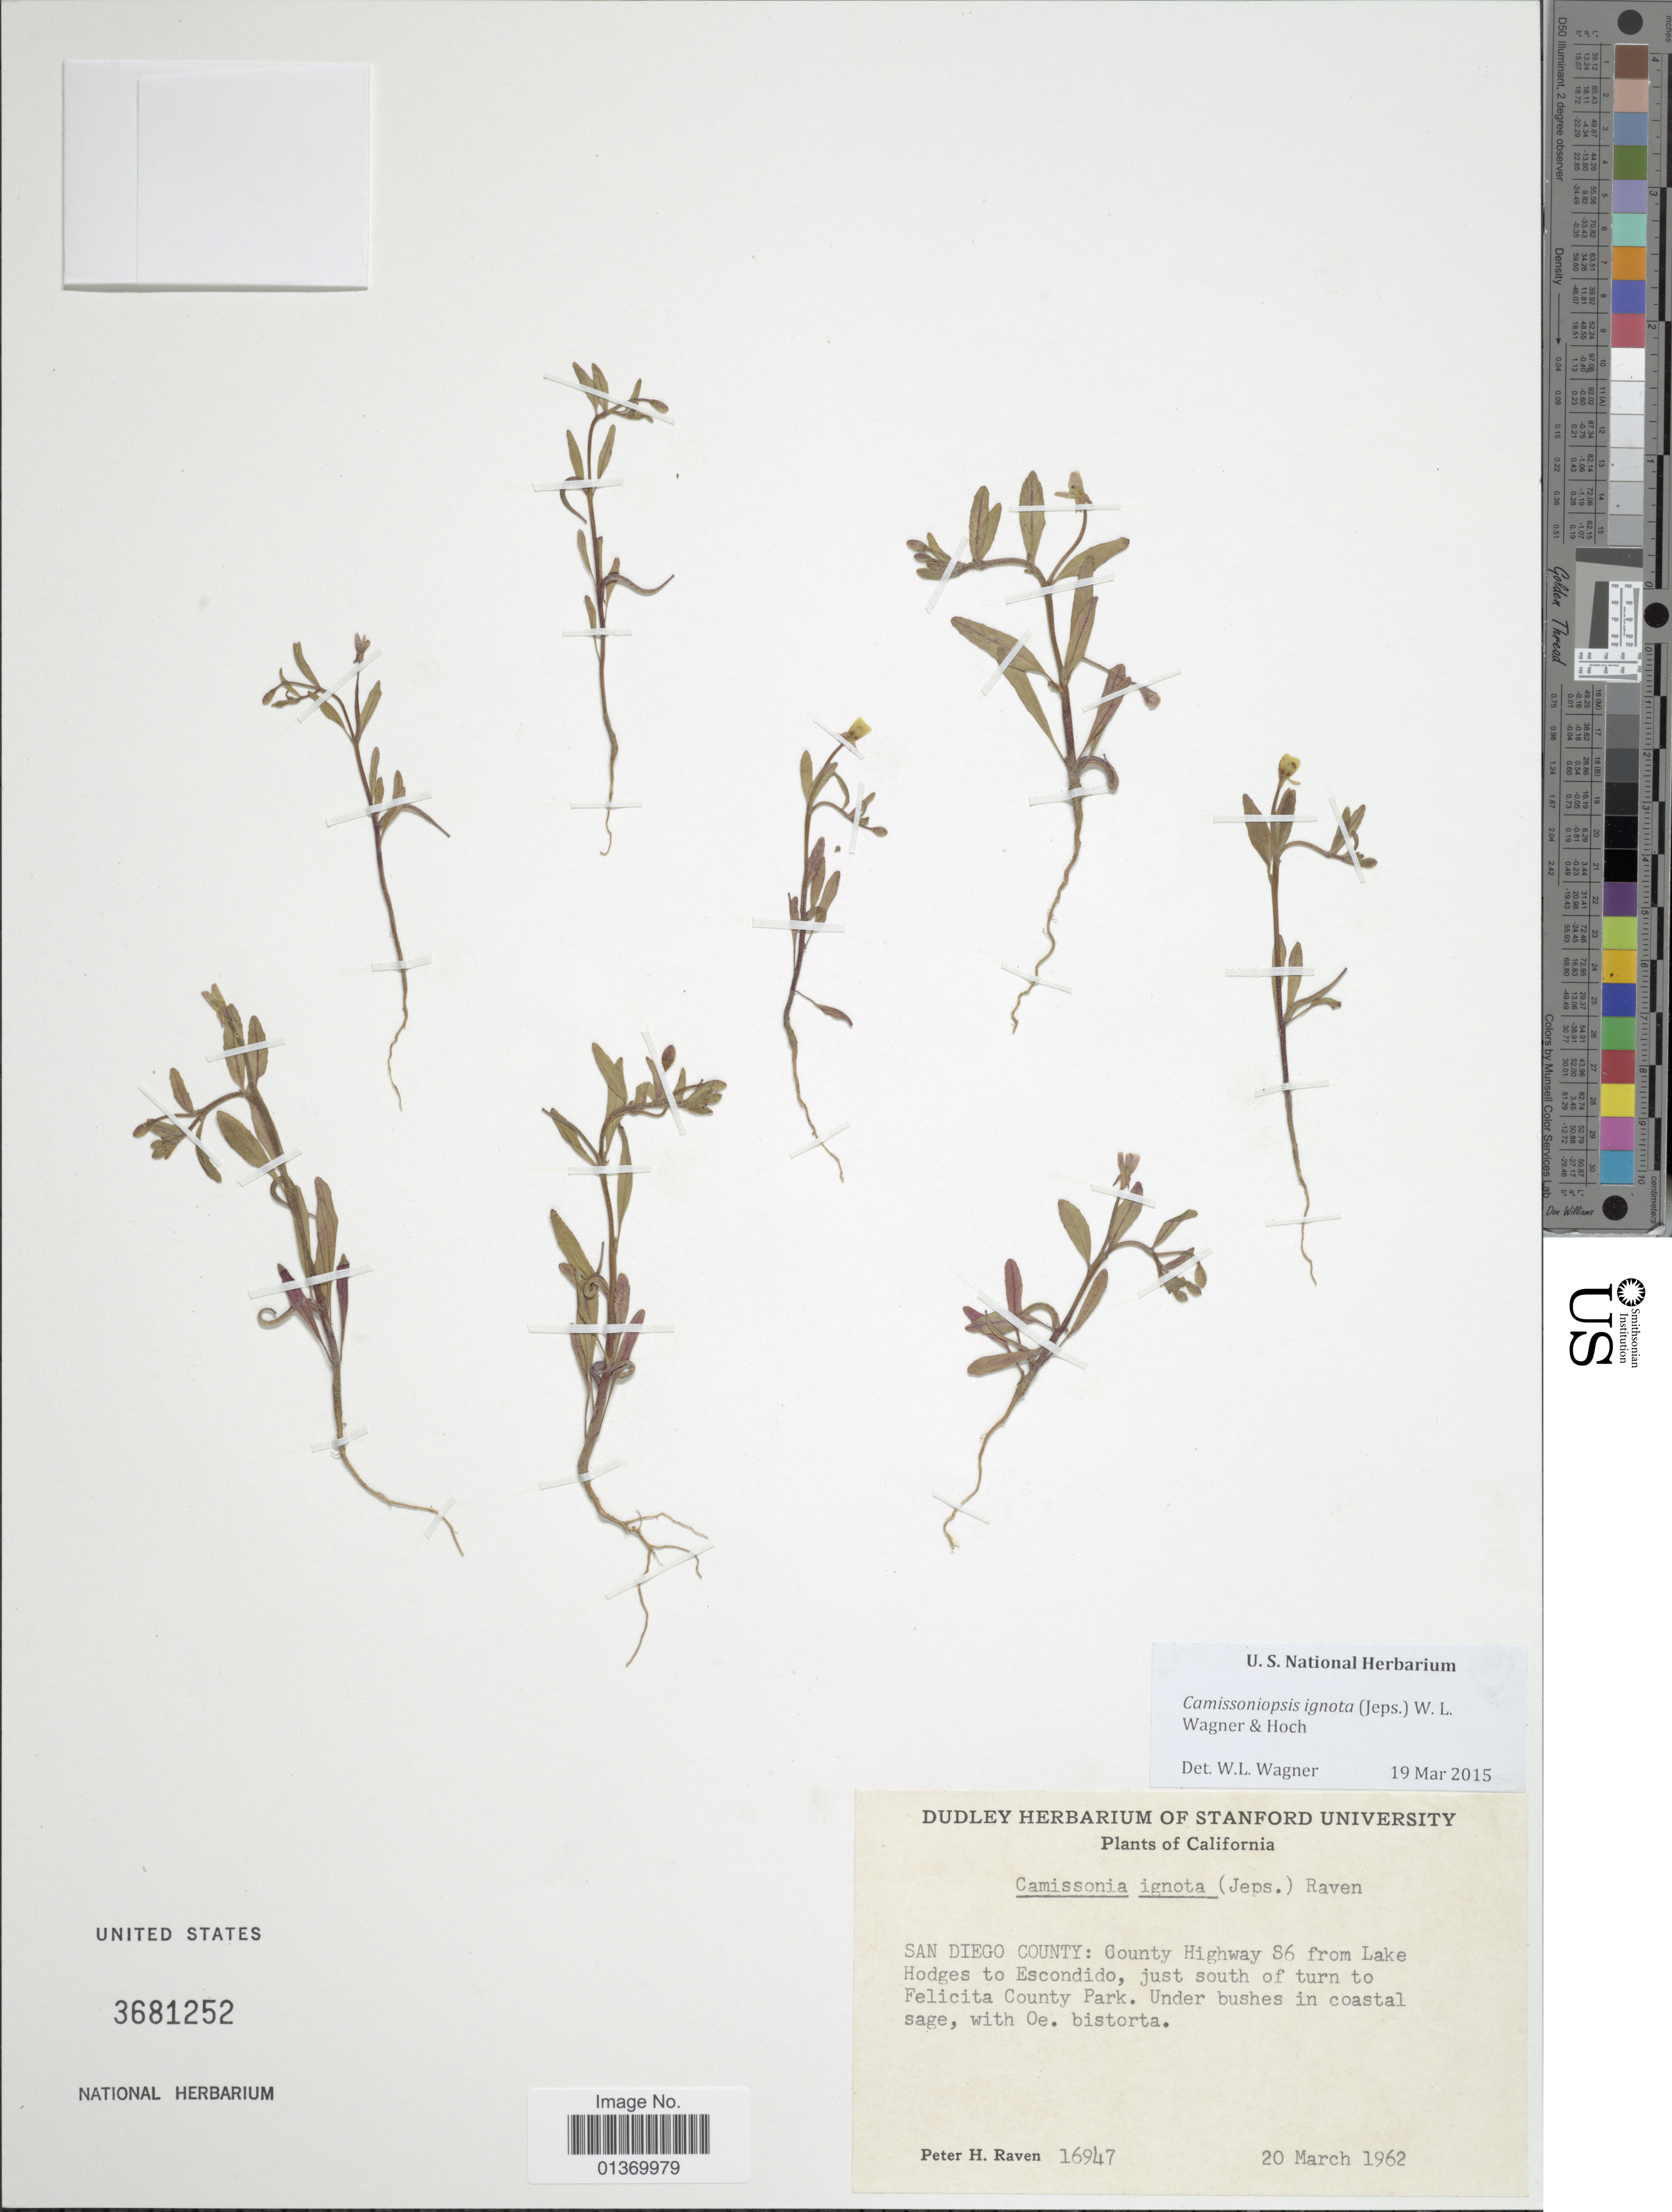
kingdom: Plantae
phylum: Tracheophyta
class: Magnoliopsida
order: Myrtales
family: Onagraceae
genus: Camissoniopsis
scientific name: Camissoniopsis ignota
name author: (Jeps.) W.L. Wagner & Hoch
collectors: P. H. Raven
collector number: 16947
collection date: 1962-03-20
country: United States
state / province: California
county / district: San Diego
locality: San Diego County: County Highway 86 from Lake Hodges to Escondido, just south of turn to Felicita County Park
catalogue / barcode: US 3681252